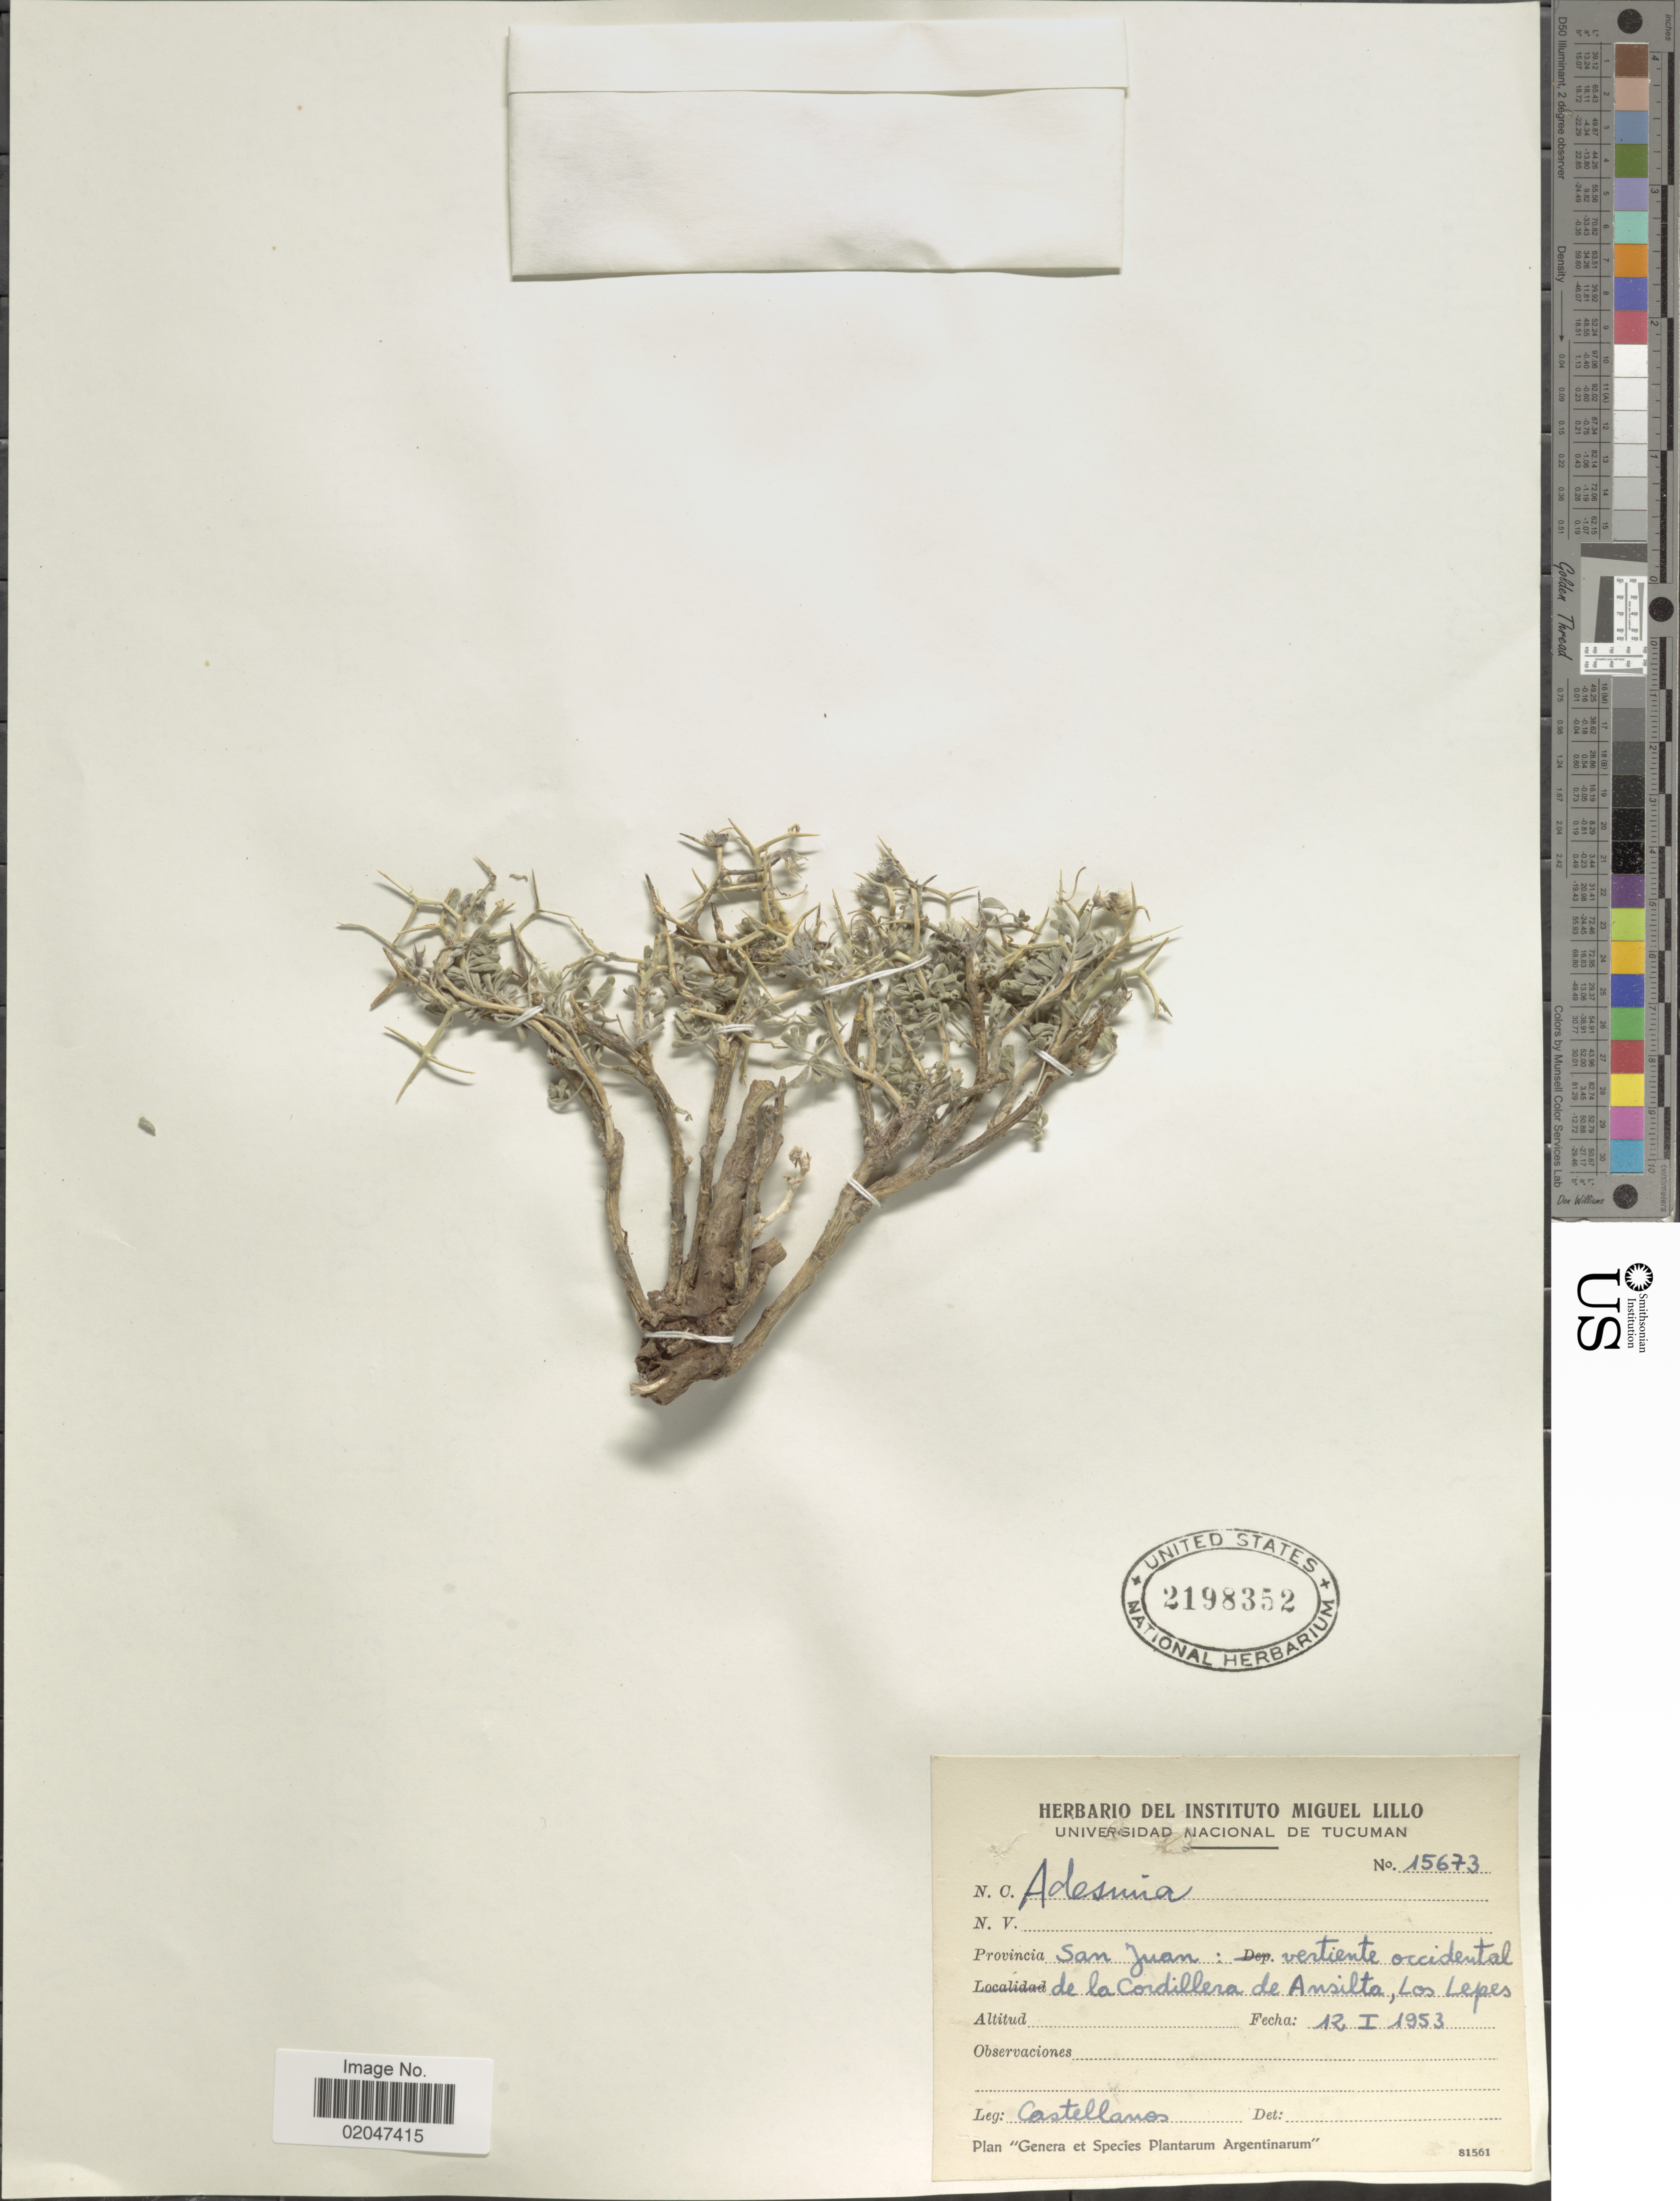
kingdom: Plantae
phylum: Tracheophyta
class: Magnoliopsida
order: Fabales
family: Fabaceae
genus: Adesmia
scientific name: Adesmia sp.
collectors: -- Castellanos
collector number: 15673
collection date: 1953-01-12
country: Argentina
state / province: San Juan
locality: Vertiente occidental de la Cordillera de Ansilta, Los Lepes. Argentinarum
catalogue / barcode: US 2198352